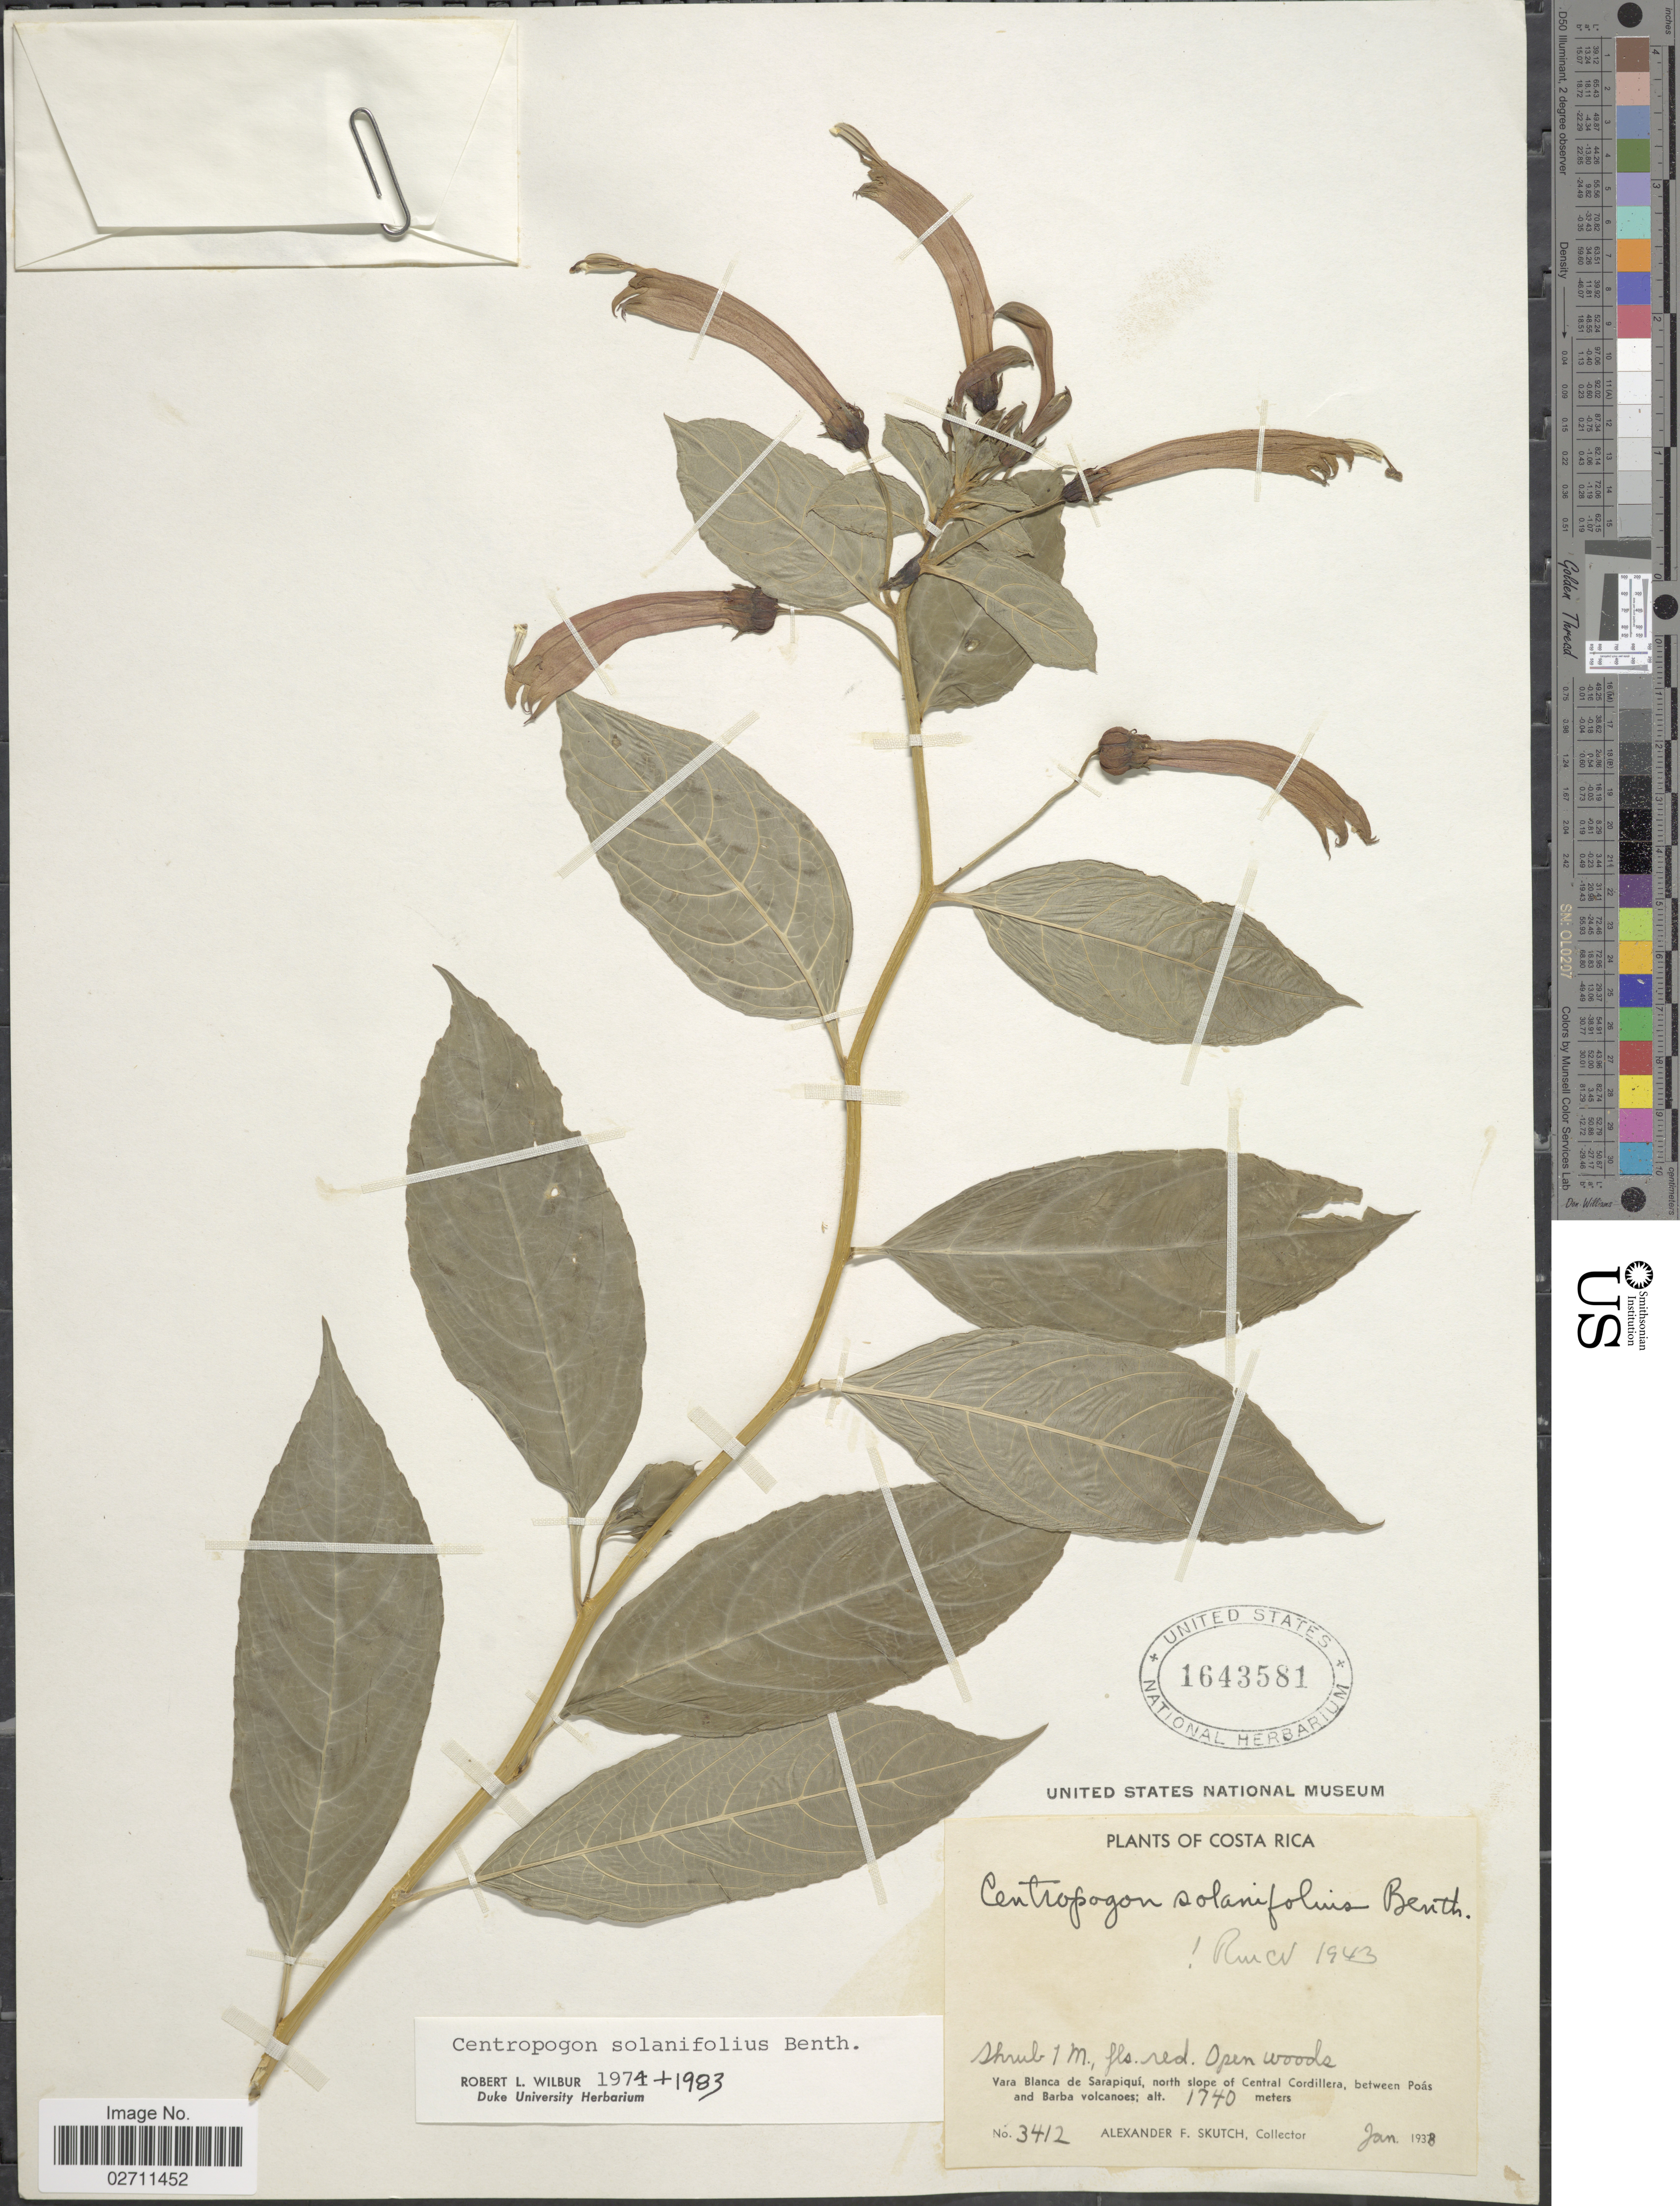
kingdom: Plantae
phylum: Tracheophyta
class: Magnoliopsida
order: Asterales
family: Campanulaceae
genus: Centropogon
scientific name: Centropogon solanifolius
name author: Benth.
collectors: A. F. Skutch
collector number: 3412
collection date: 1938-01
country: Costa Rica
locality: Vara Blanca de Sarapiqui, north slope of Central Cordillera, between Poas and Barba volcanoes.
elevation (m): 1740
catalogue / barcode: US 1643581